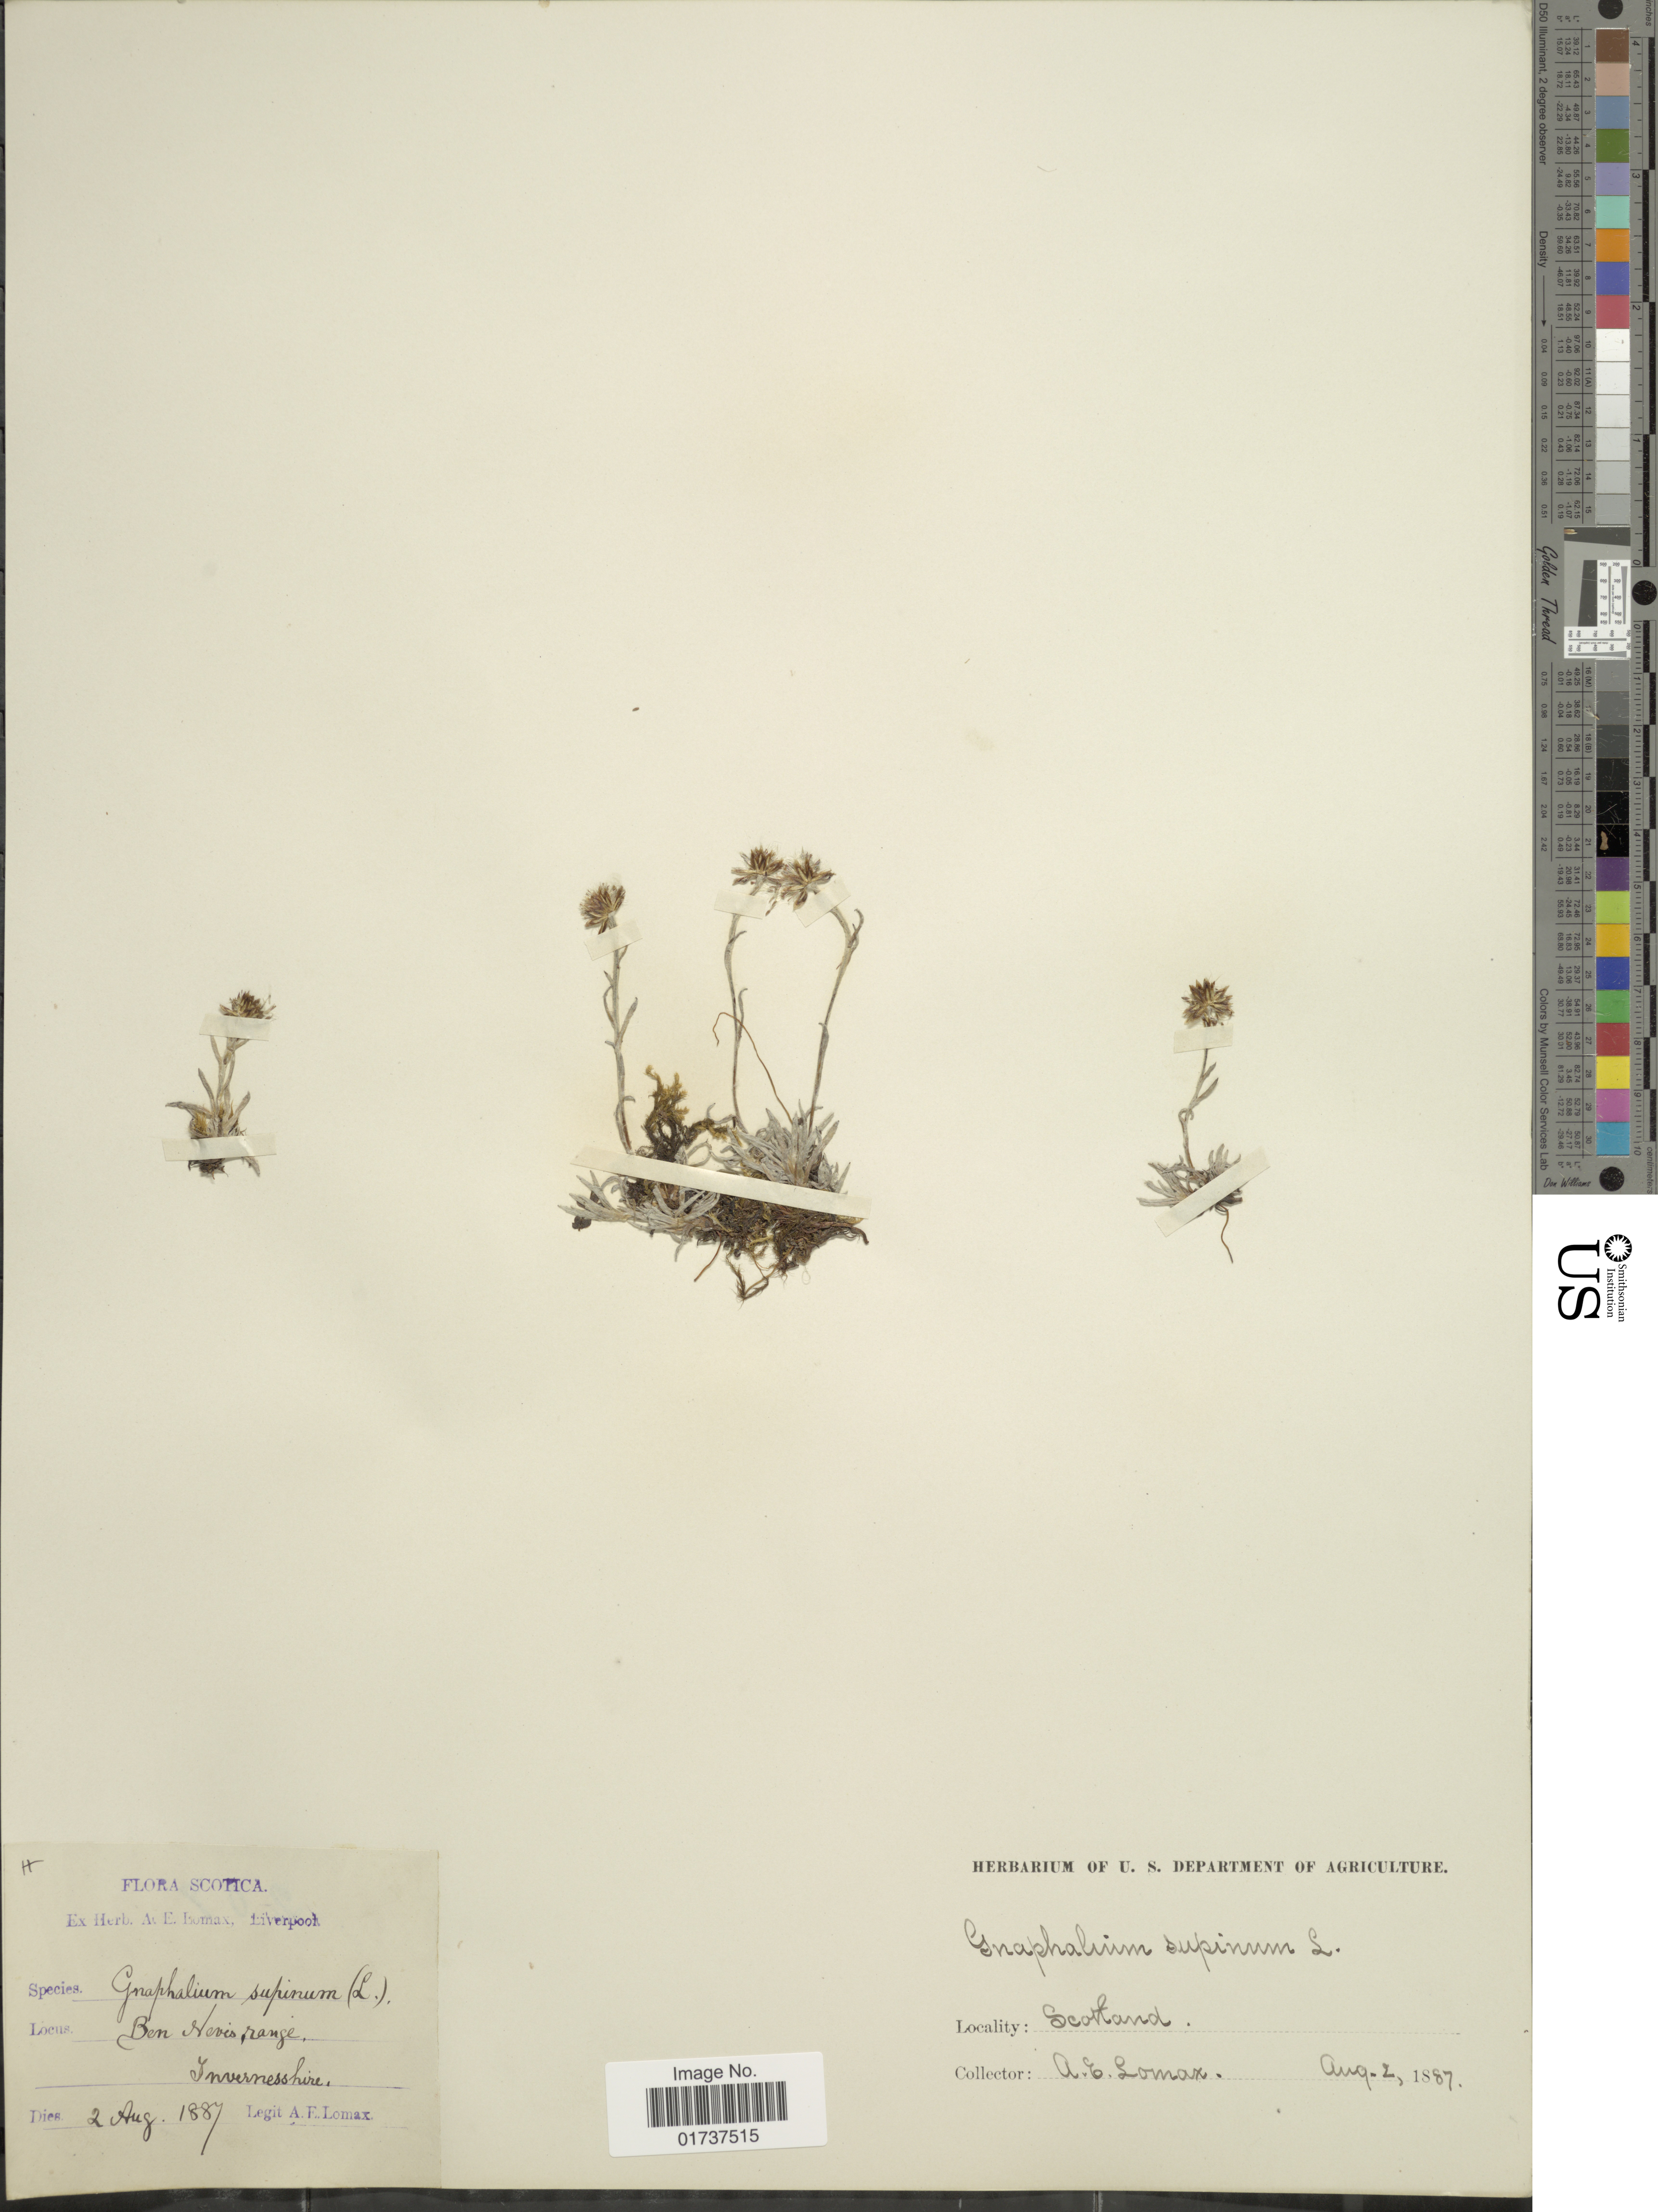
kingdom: Plantae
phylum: Tracheophyta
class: Magnoliopsida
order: Asterales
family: Asteraceae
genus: Gnaphalium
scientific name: Gnaphalium supinum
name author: L.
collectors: A. Lomax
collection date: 1887-08-02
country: United Kingdom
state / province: Scotland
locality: Ben Nevis, range, Inverneeshire